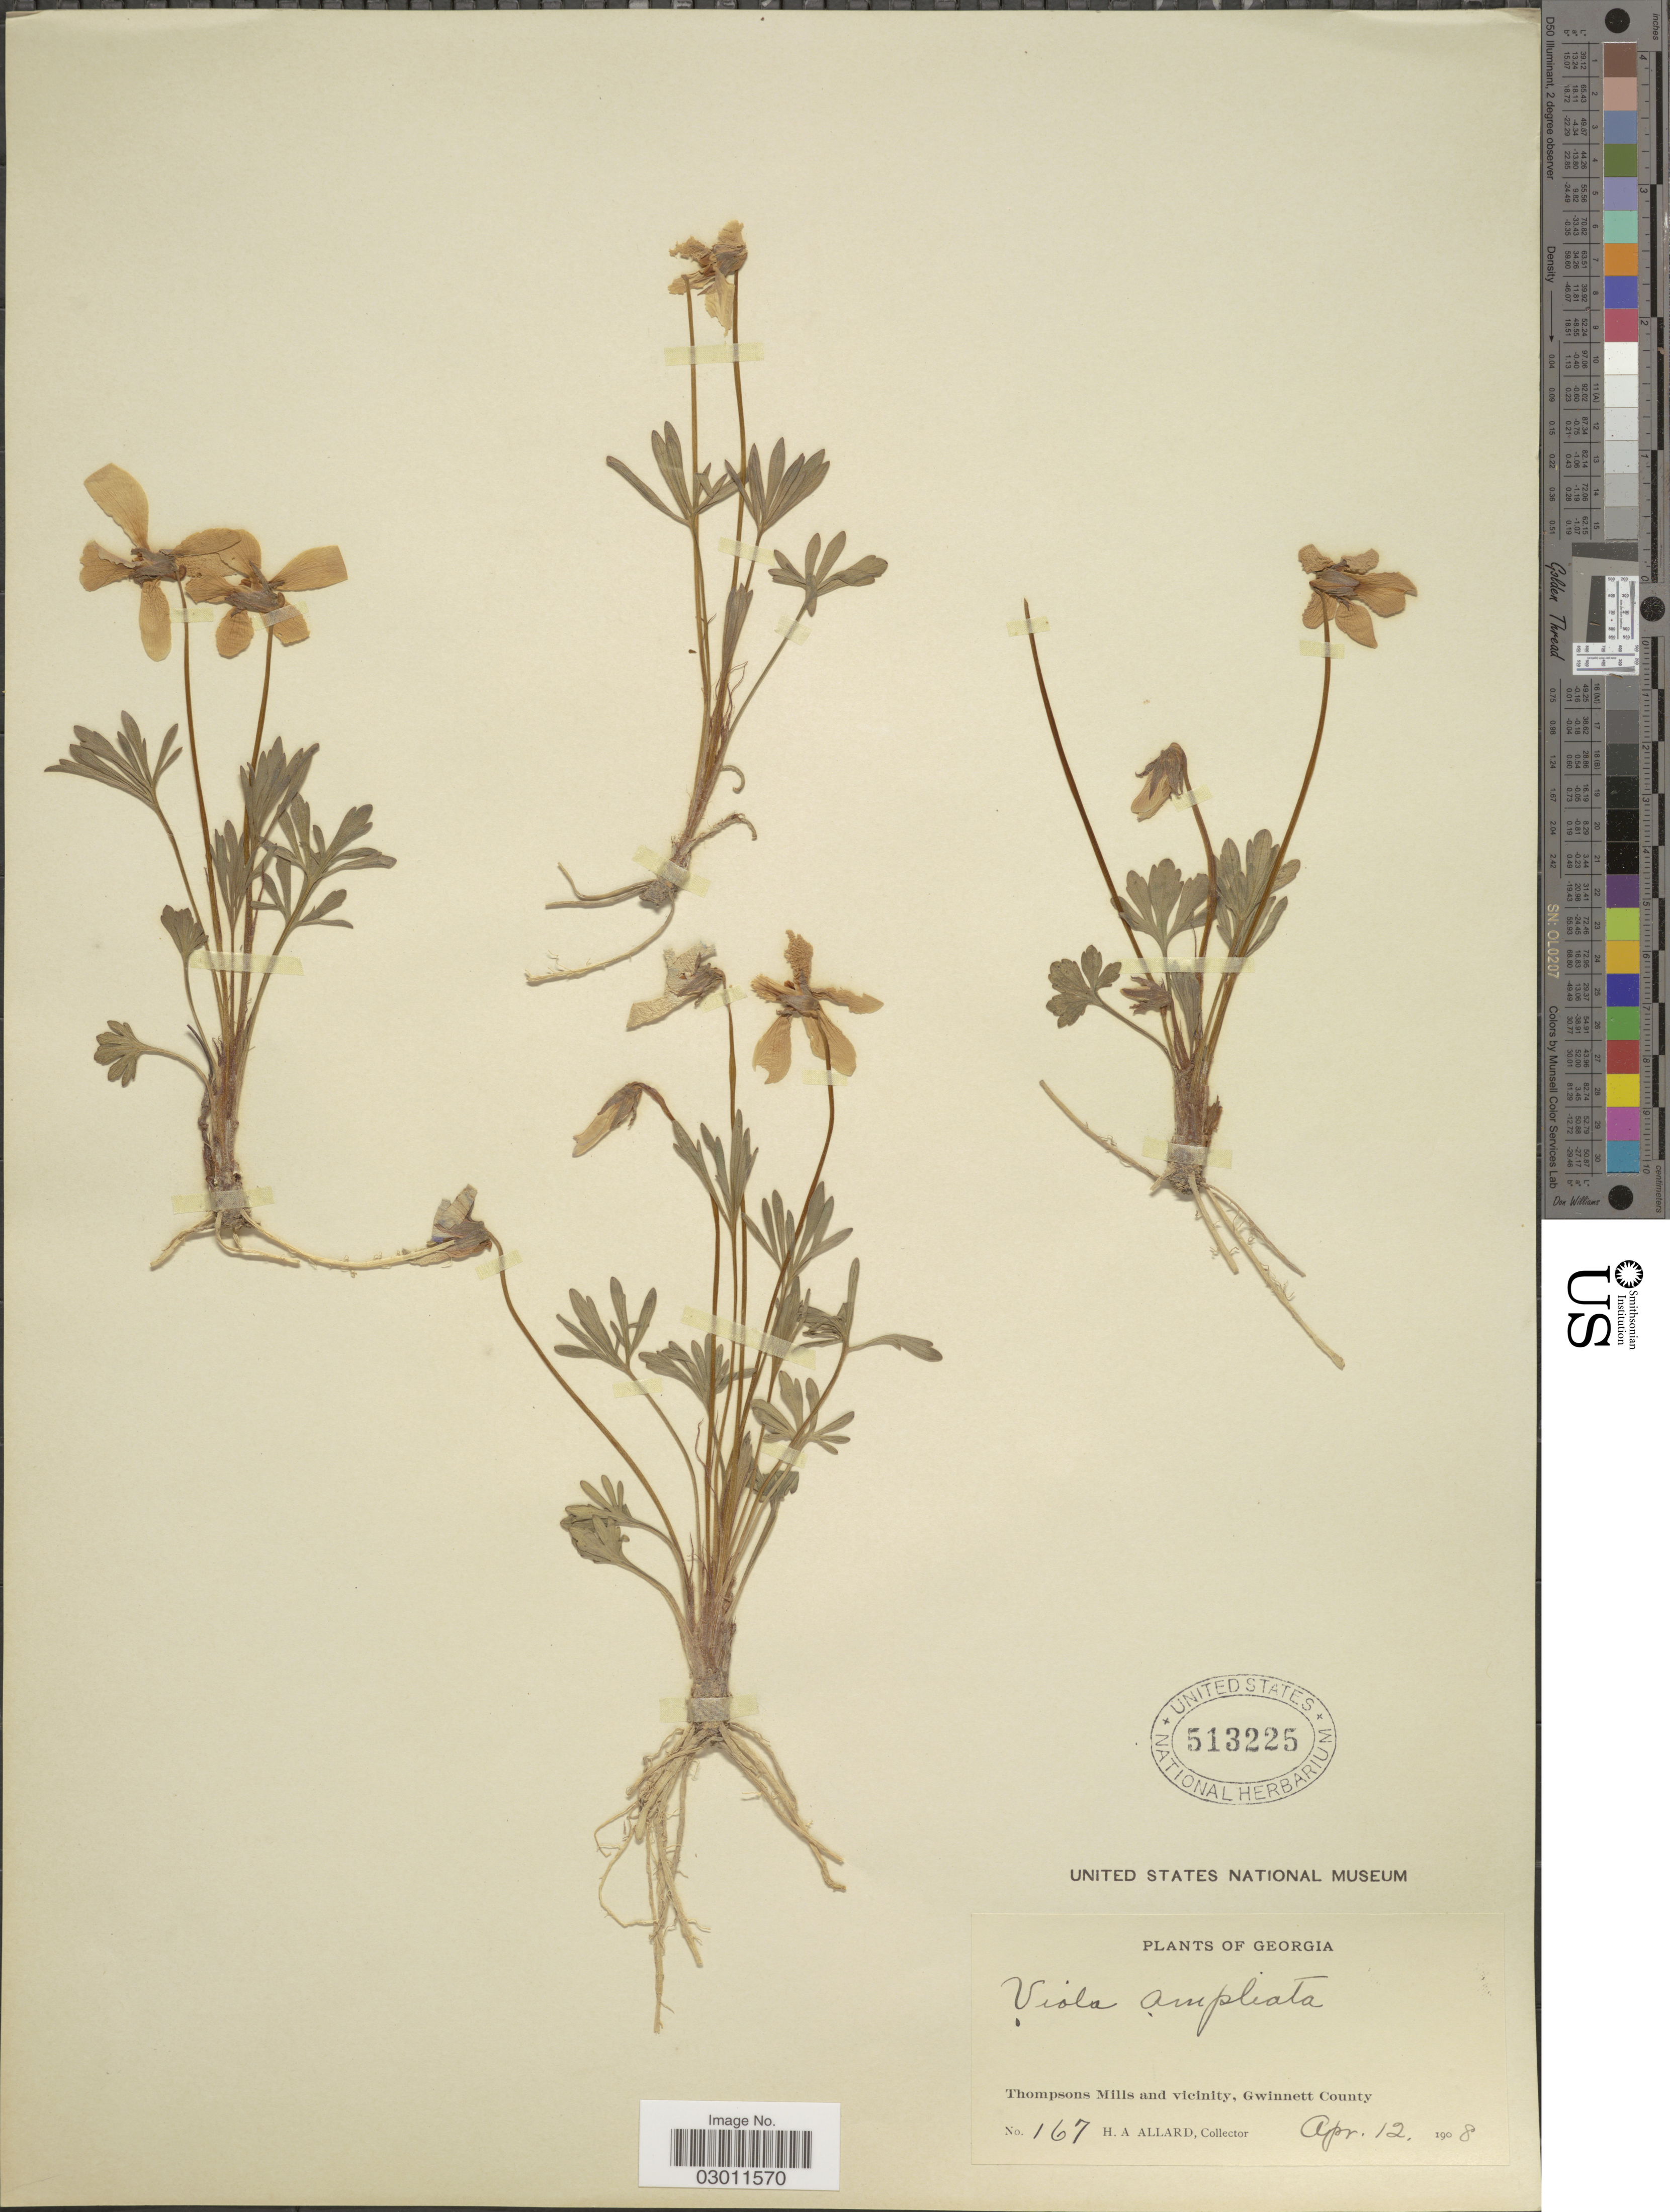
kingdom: Plantae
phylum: Tracheophyta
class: Magnoliopsida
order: Malpighiales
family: Violaceae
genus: Viola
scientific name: Viola ampliata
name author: Greene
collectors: H. A. Allard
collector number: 167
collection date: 1908-04-12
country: United States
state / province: Georgia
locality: Thompsons Mills and vicinity, Gwinnett County.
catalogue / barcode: US 513225